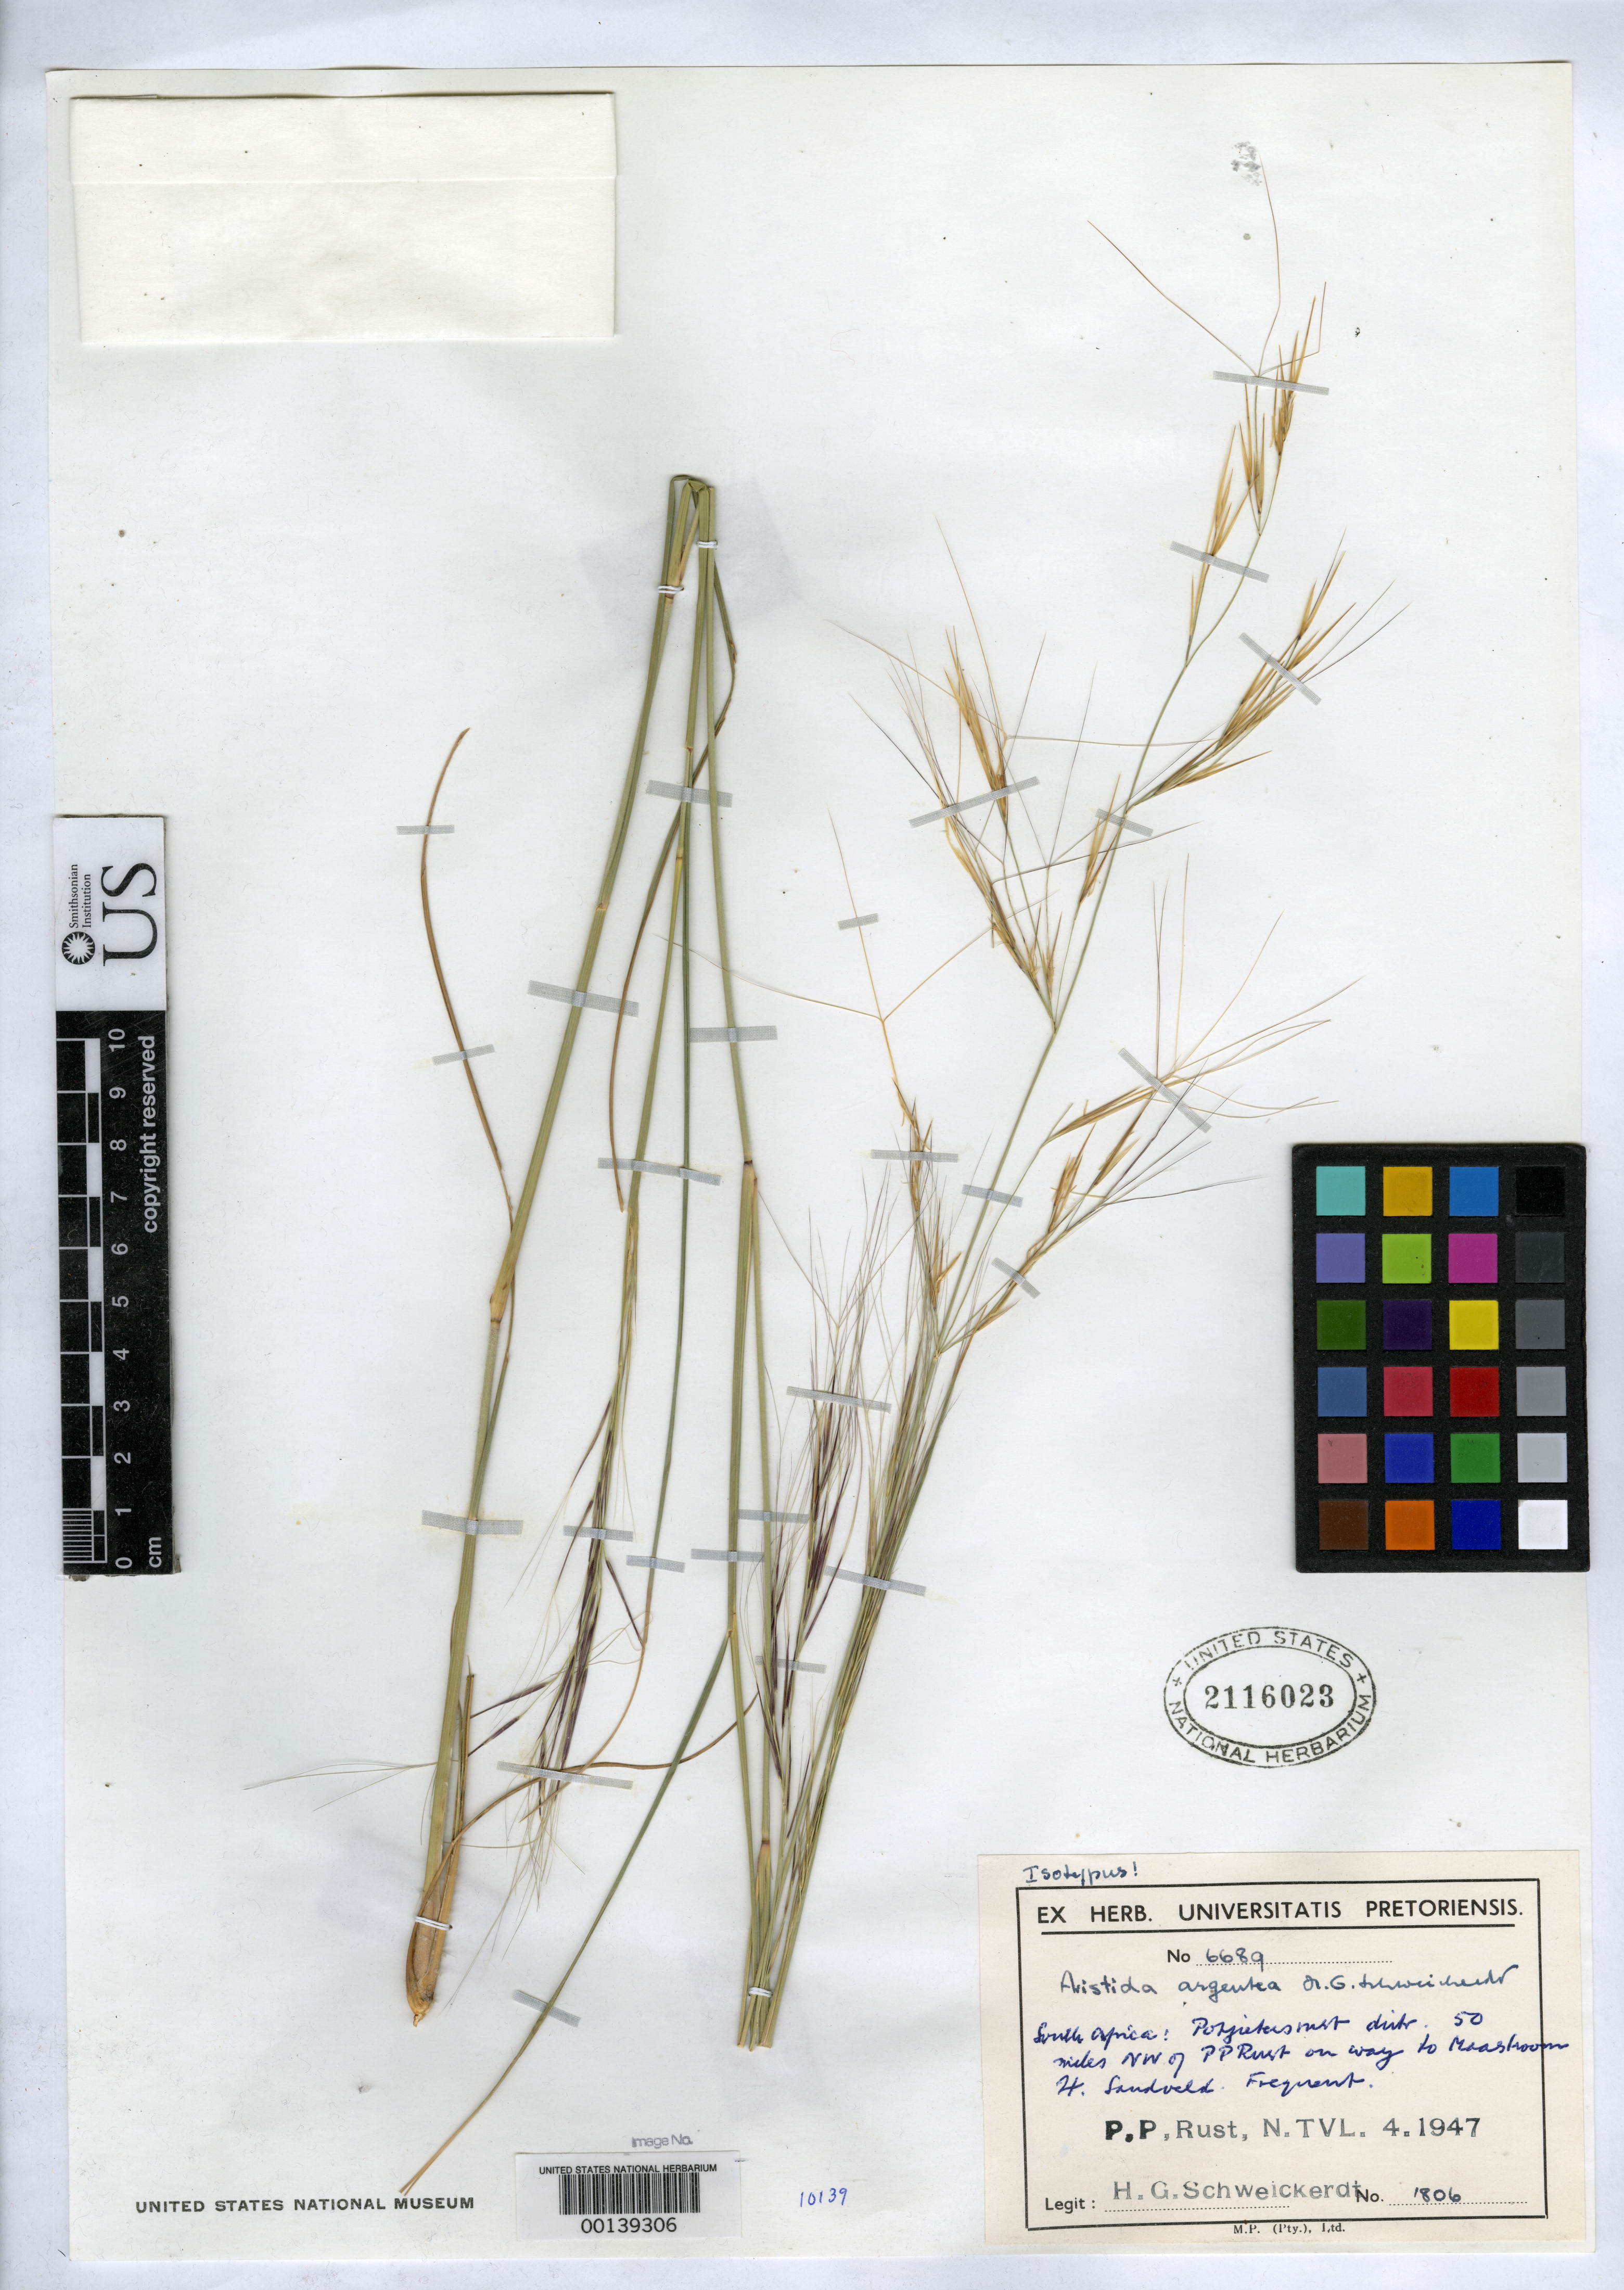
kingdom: Plantae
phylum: Tracheophyta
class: Liliopsida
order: Poales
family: Poaceae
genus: Aristida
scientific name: Aristida argentea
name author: Schweick.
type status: Isotype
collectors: H. G. Schweickerdt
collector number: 1806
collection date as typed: Apr 1947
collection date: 1947-04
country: South Africa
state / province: Limpopo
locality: Northwest of P.P. Rust on way to Maarkoom. Transvaal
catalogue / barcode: US 2116023